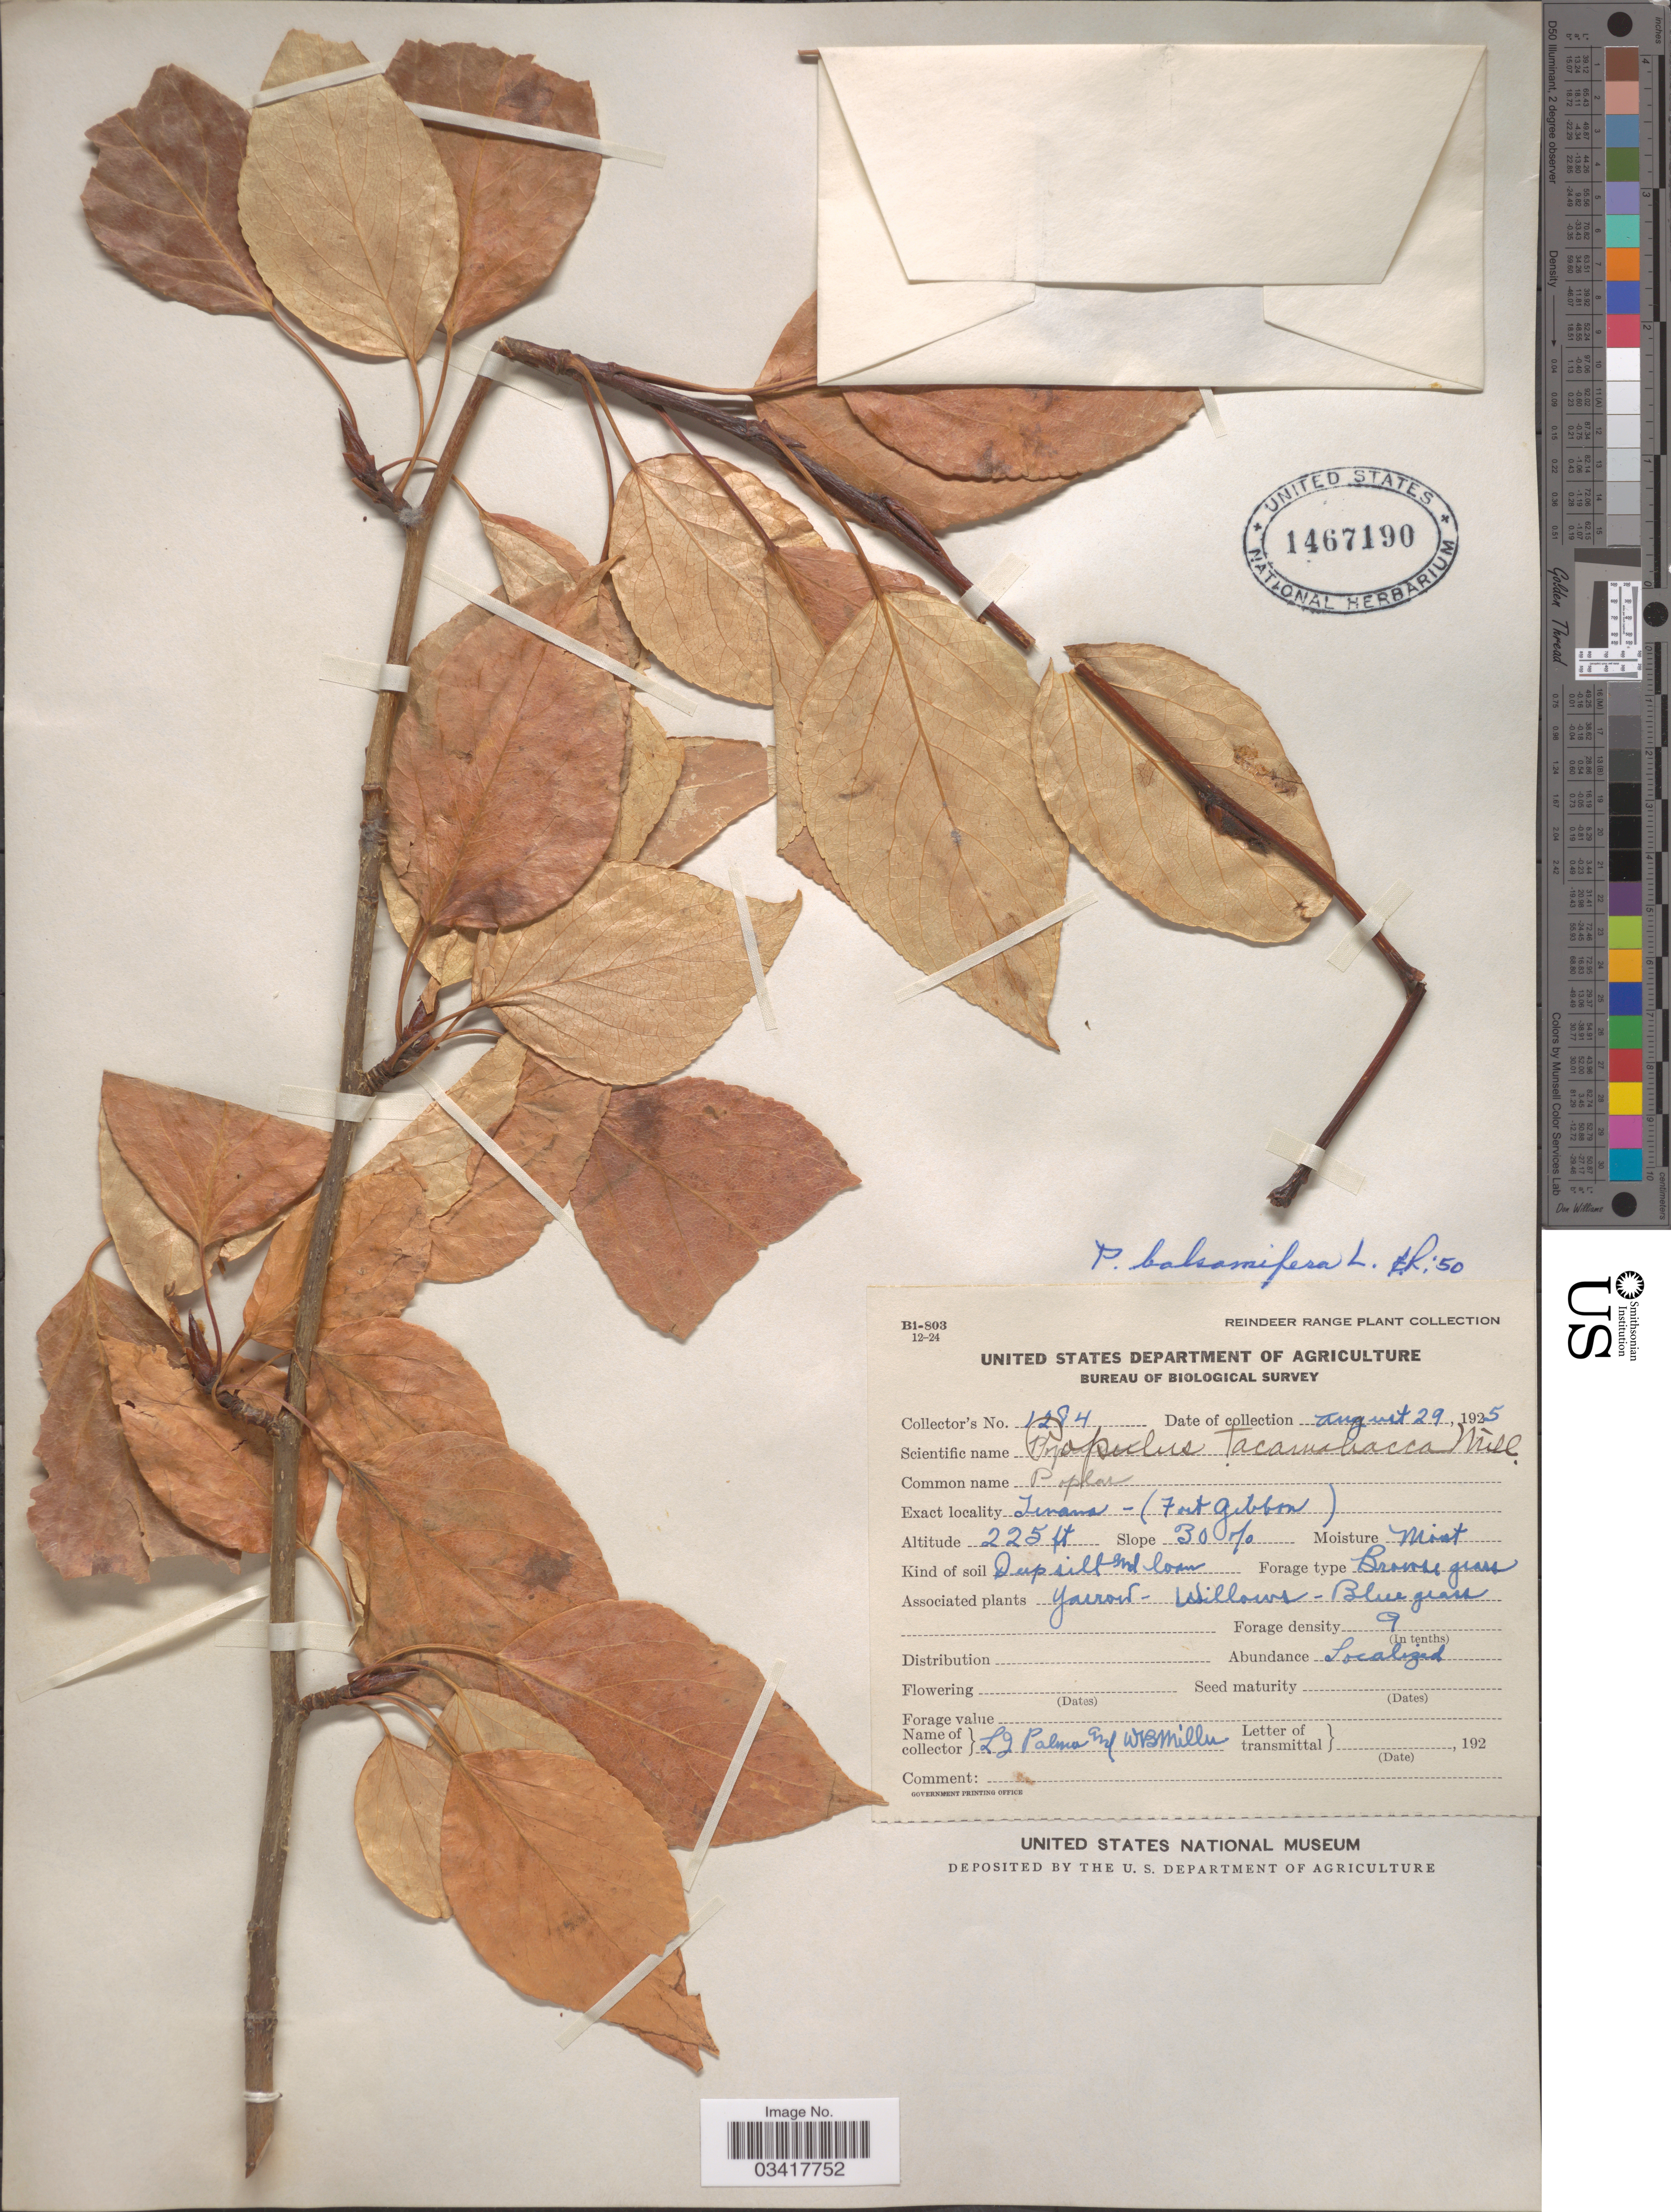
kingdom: Plantae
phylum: Tracheophyta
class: Magnoliopsida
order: Malpighiales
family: Salicaceae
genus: Populus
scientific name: Populus balsamifera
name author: L.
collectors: L. J. Palmer & W. Miller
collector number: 1284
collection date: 1925-08-29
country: United States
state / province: Alaska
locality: Tenana - (Fort Gibbon).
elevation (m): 69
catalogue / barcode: US 1467190